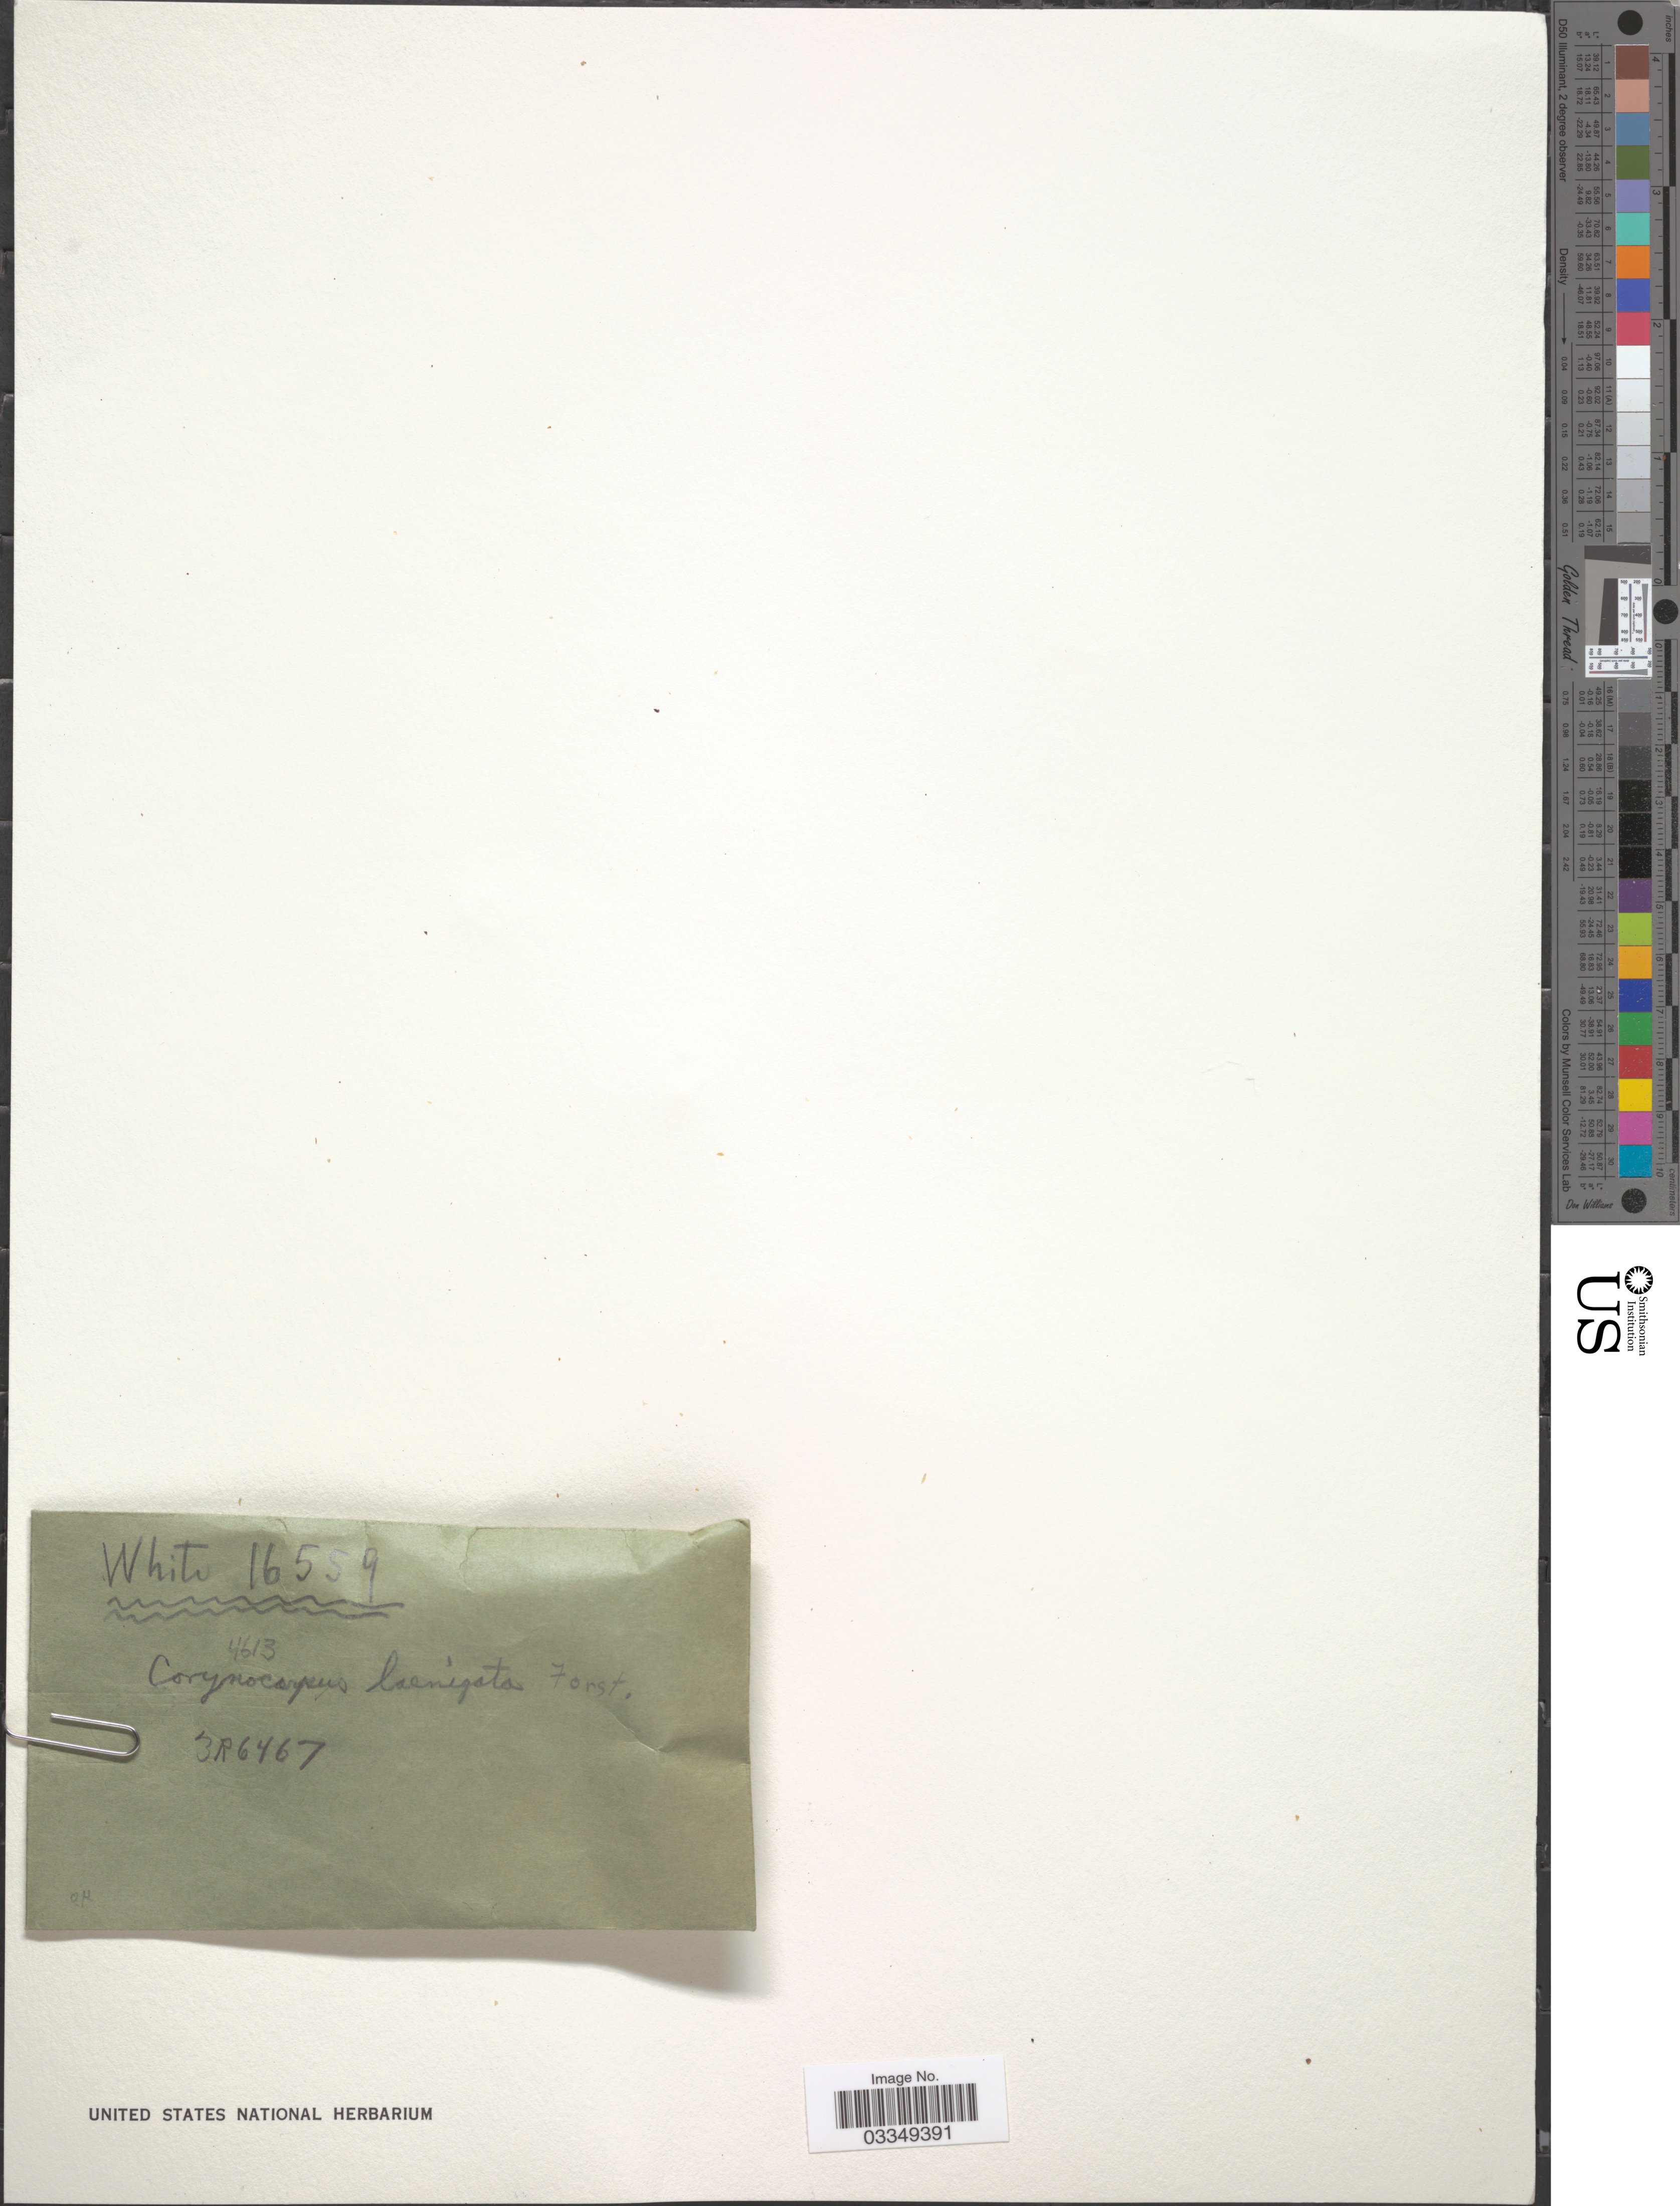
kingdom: Plantae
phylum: Tracheophyta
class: Magnoliopsida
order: Cucurbitales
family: Corynocarpaceae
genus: Corynocarpus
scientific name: Corynocarpus cribbianus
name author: (F.M. Bailey) L.S. Sm.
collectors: O. E. White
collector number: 16559